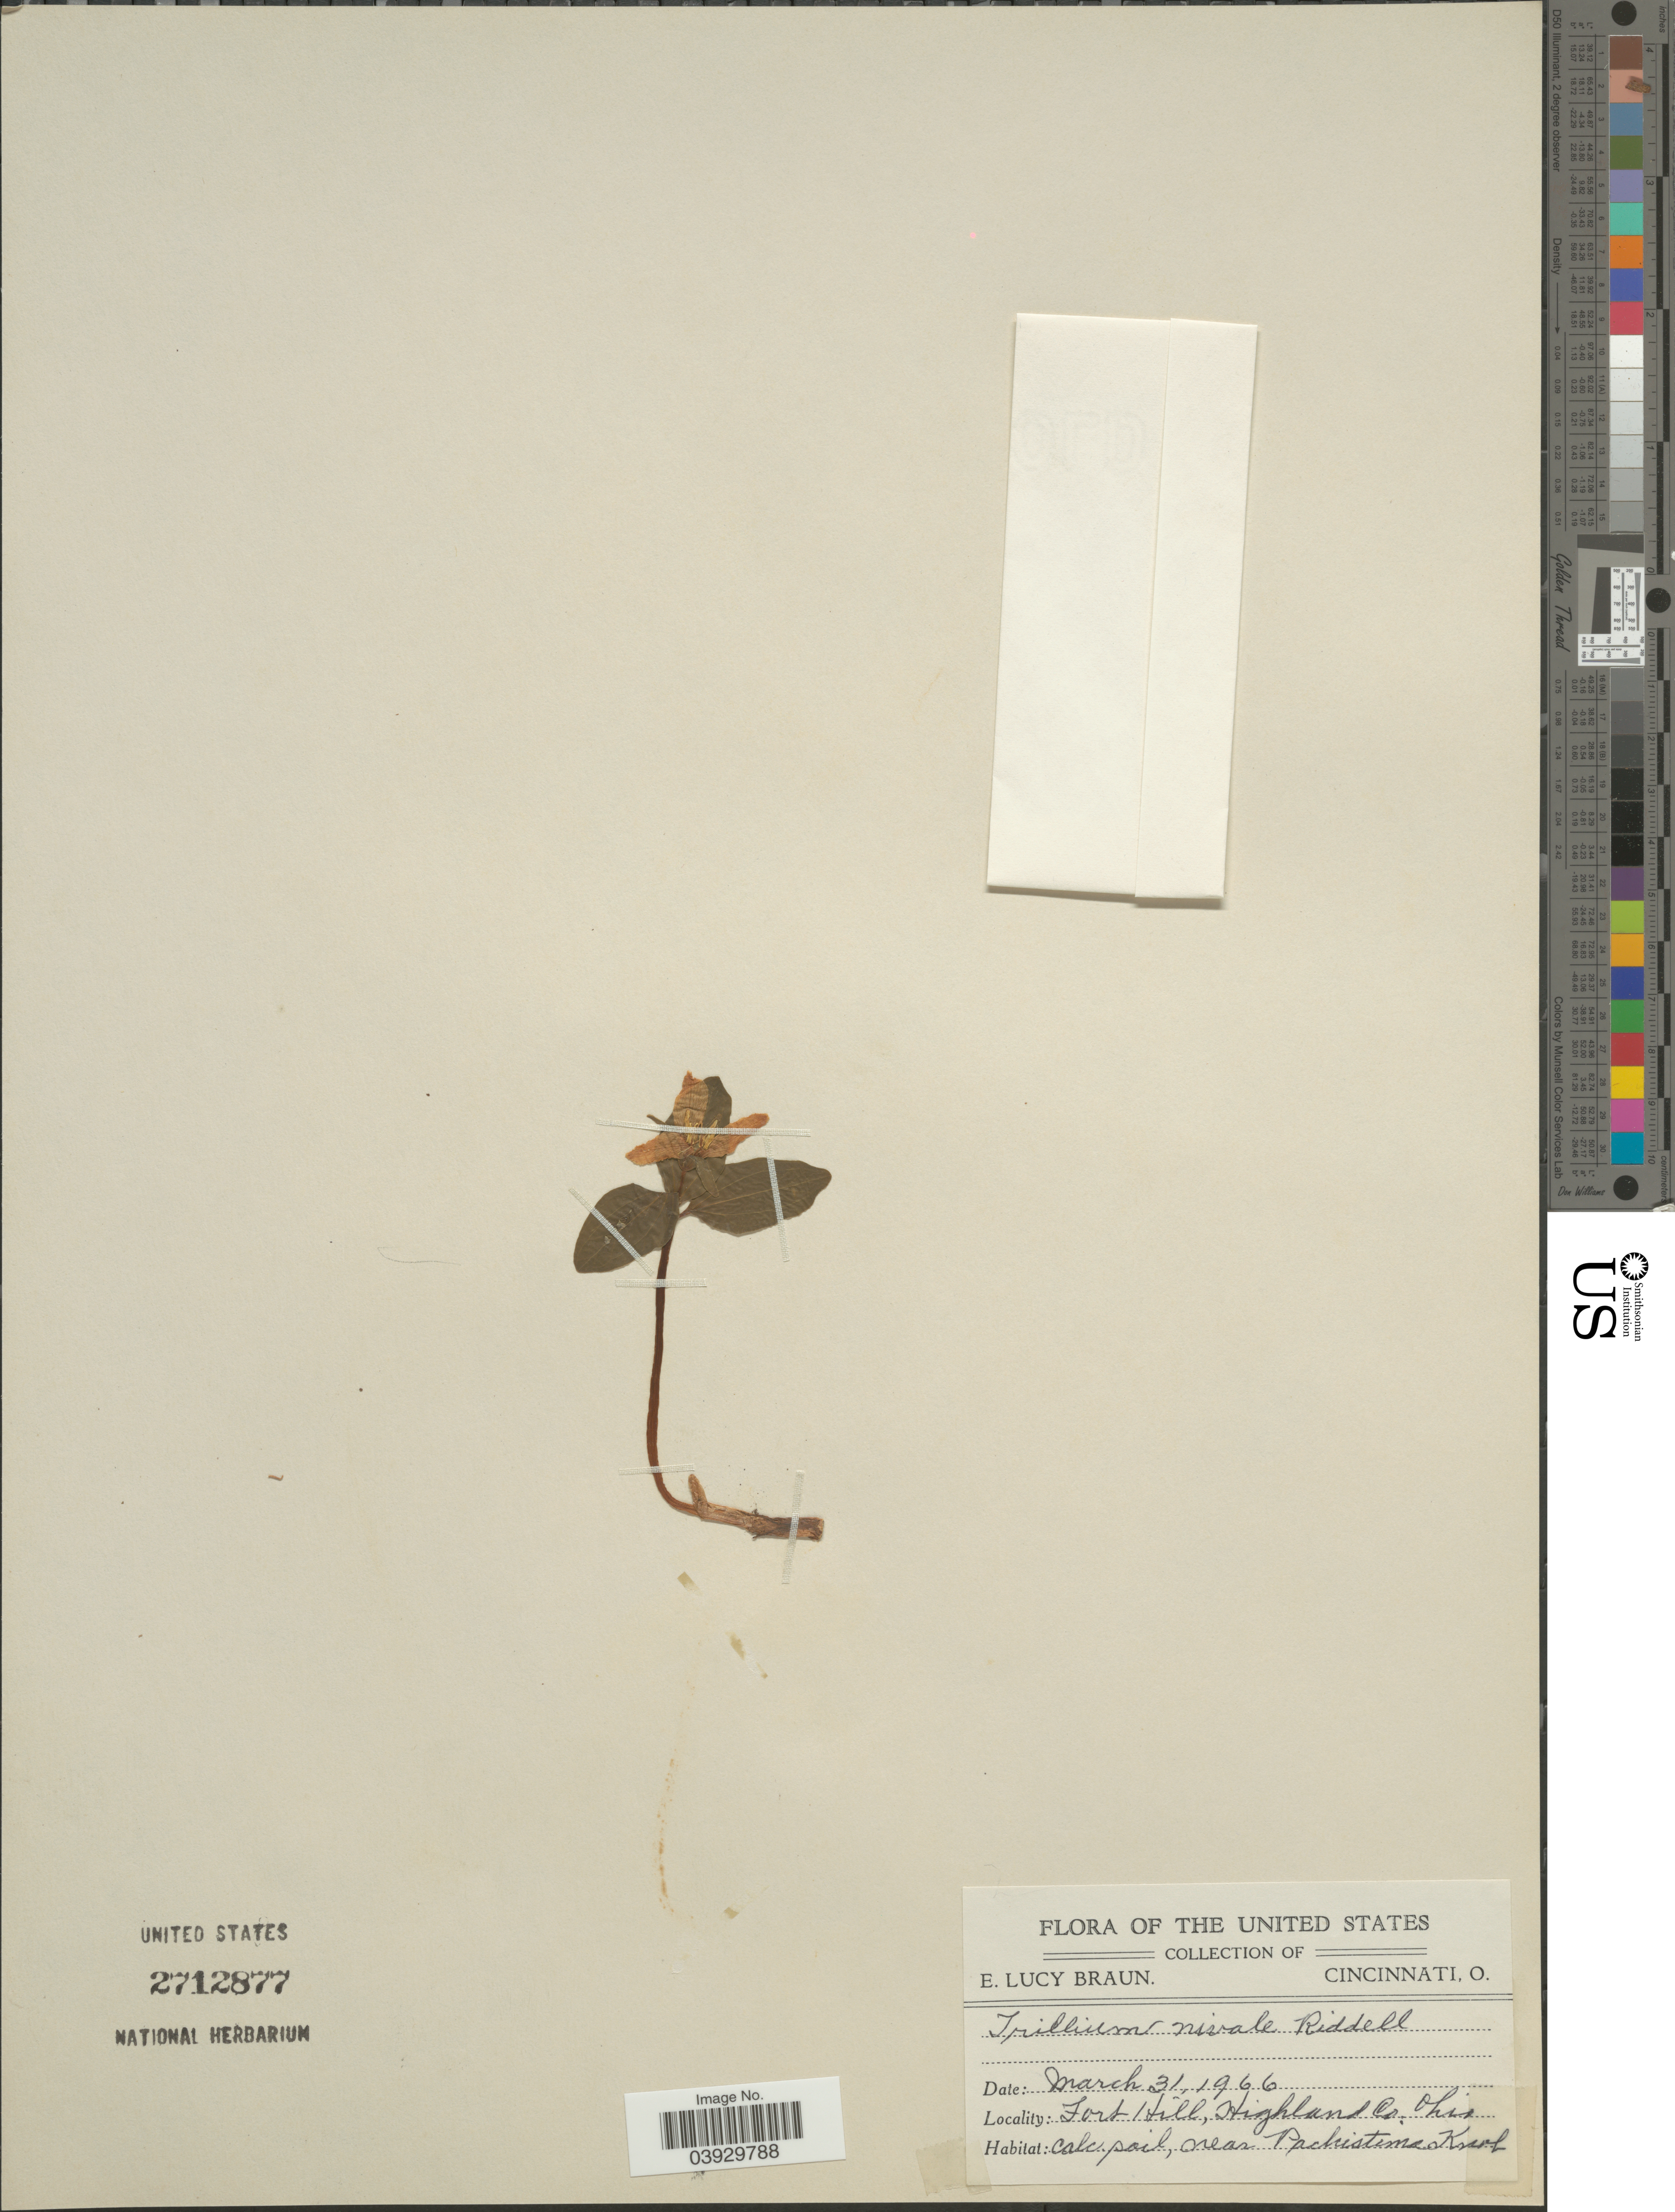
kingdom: Plantae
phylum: Tracheophyta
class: Liliopsida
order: Liliales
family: Melanthiaceae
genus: Trillium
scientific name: Trillium nivale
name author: Riddell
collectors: E. L. Braun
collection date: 1966-03-31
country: United States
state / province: Ohio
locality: Fort Hill, Highland Co. Near Pachistima Knob.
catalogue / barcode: US 2712877